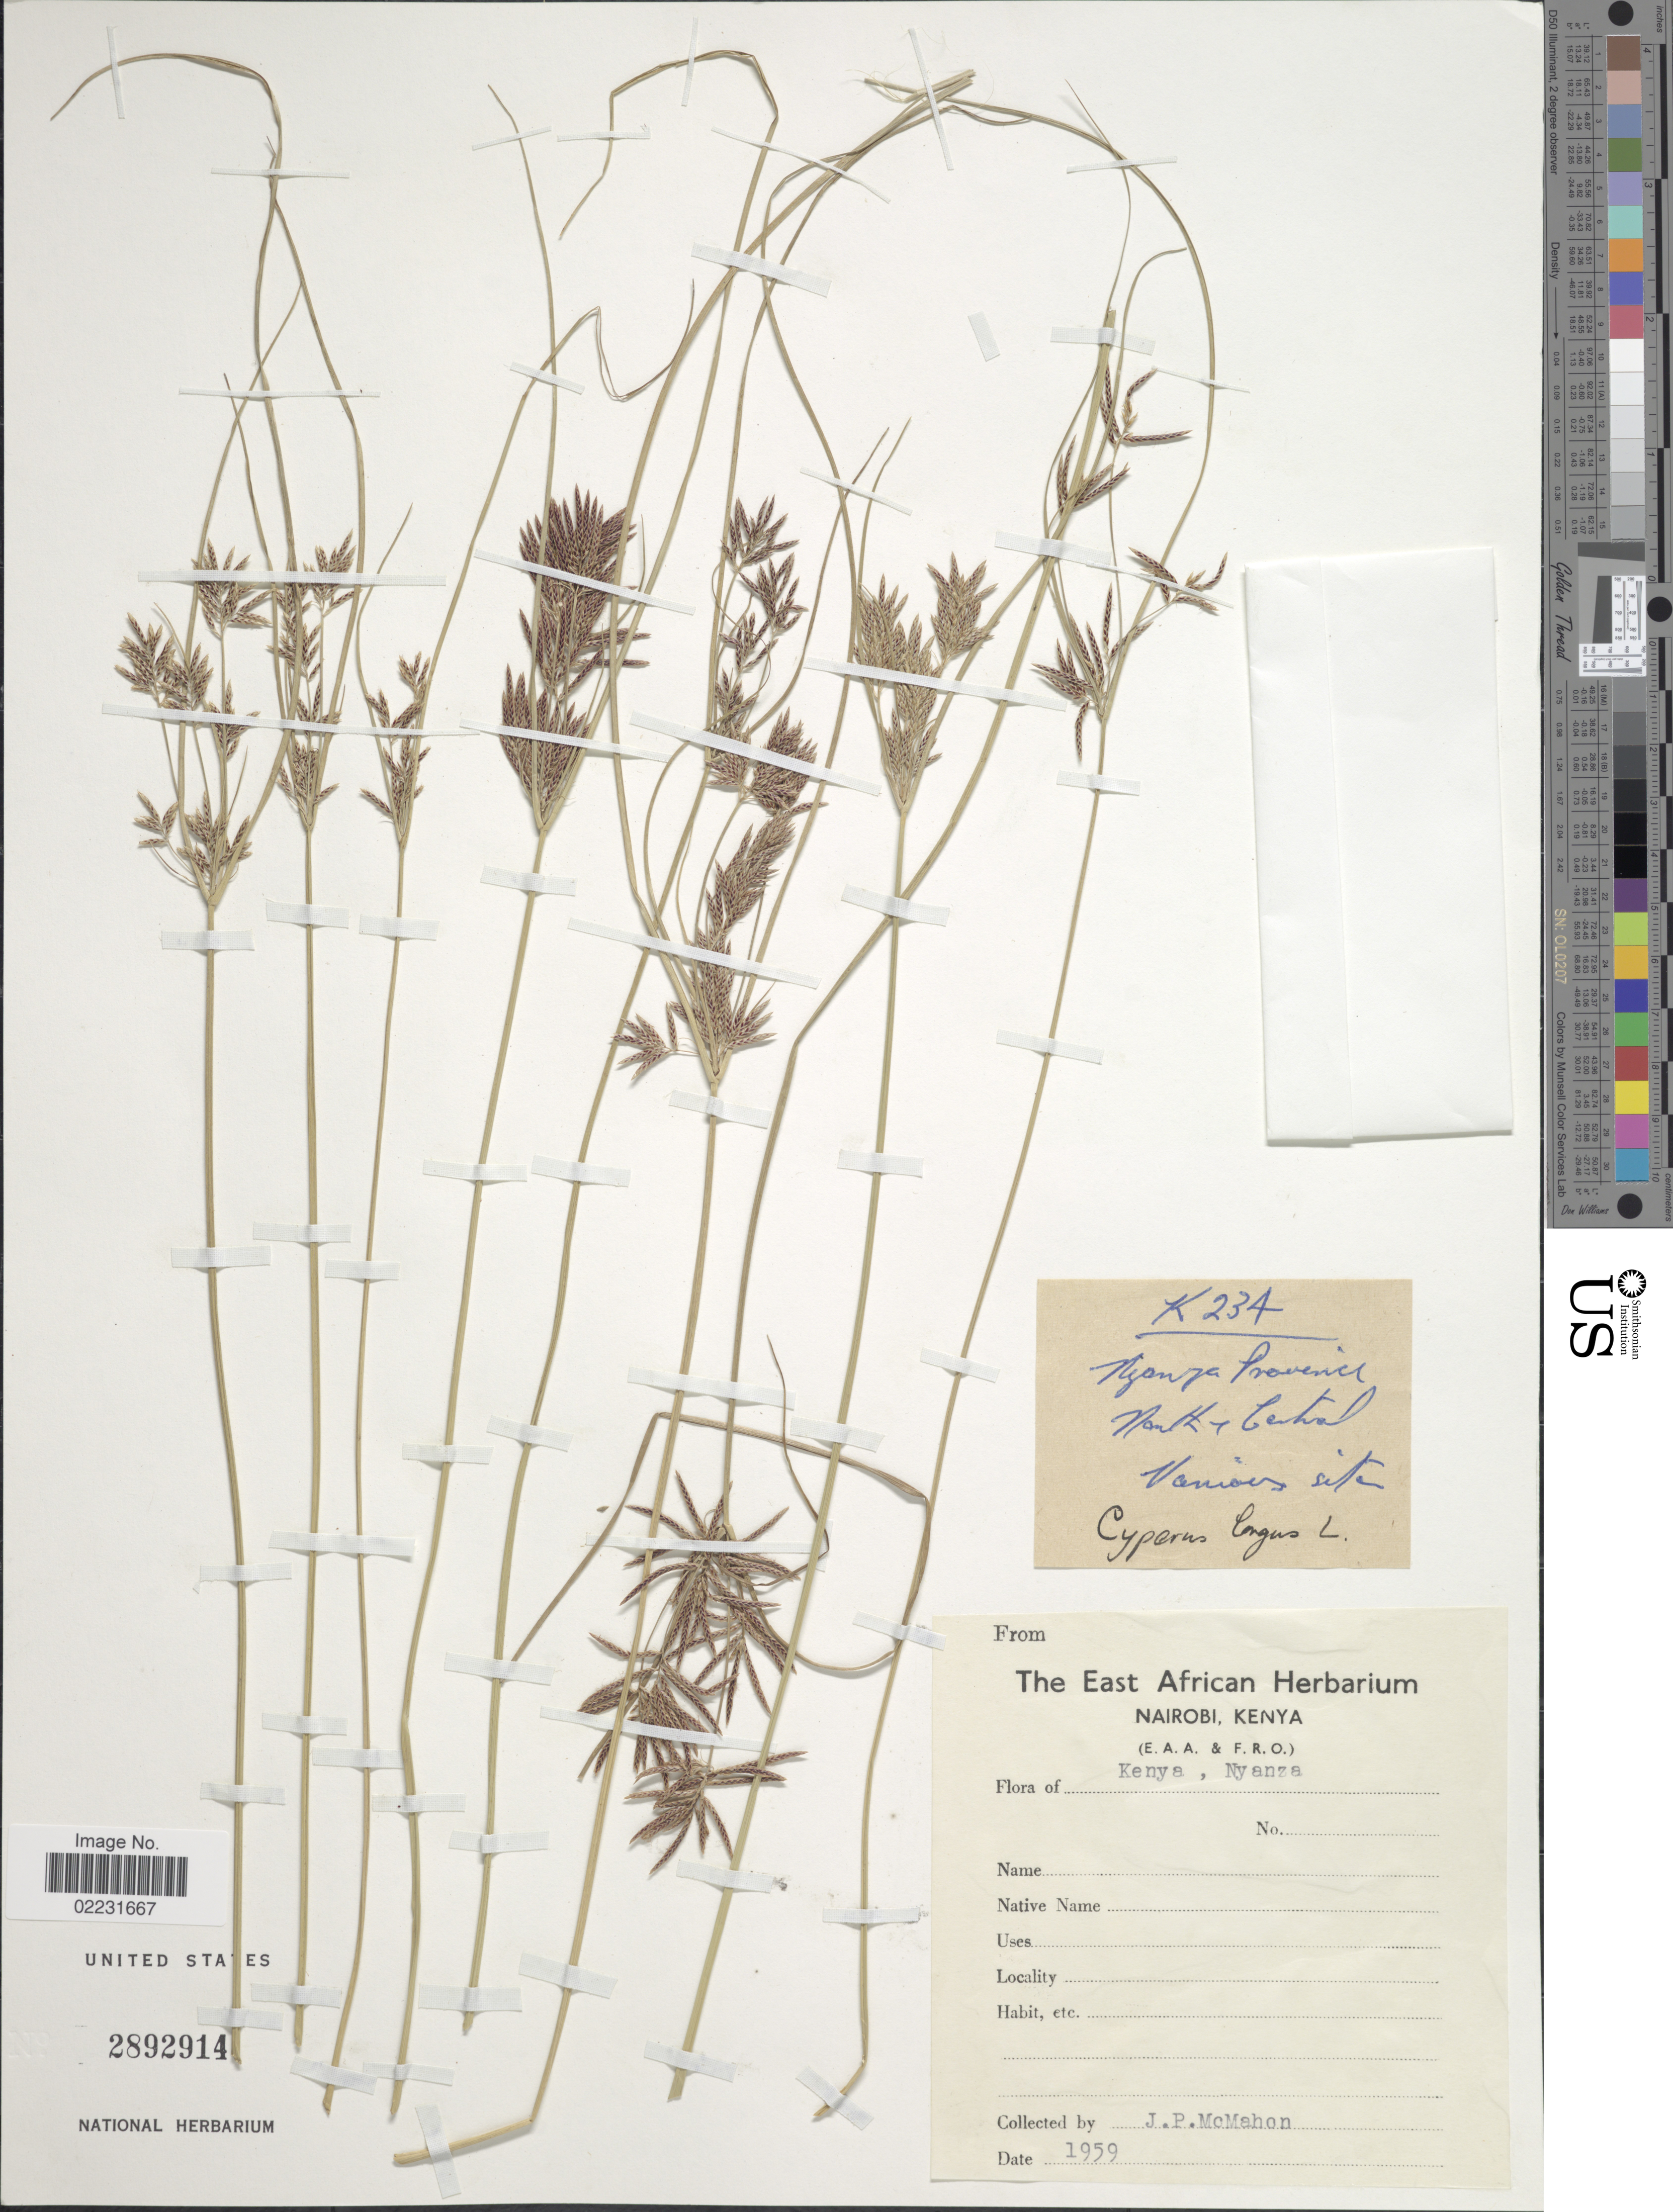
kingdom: Plantae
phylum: Tracheophyta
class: Liliopsida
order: Poales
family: Cyperaceae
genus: Cyperus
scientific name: Cyperus longus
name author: L.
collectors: J. Mcmahon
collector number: K234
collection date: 1959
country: Kenya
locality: North + Central Various site. Nyanza.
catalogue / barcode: US 2892914